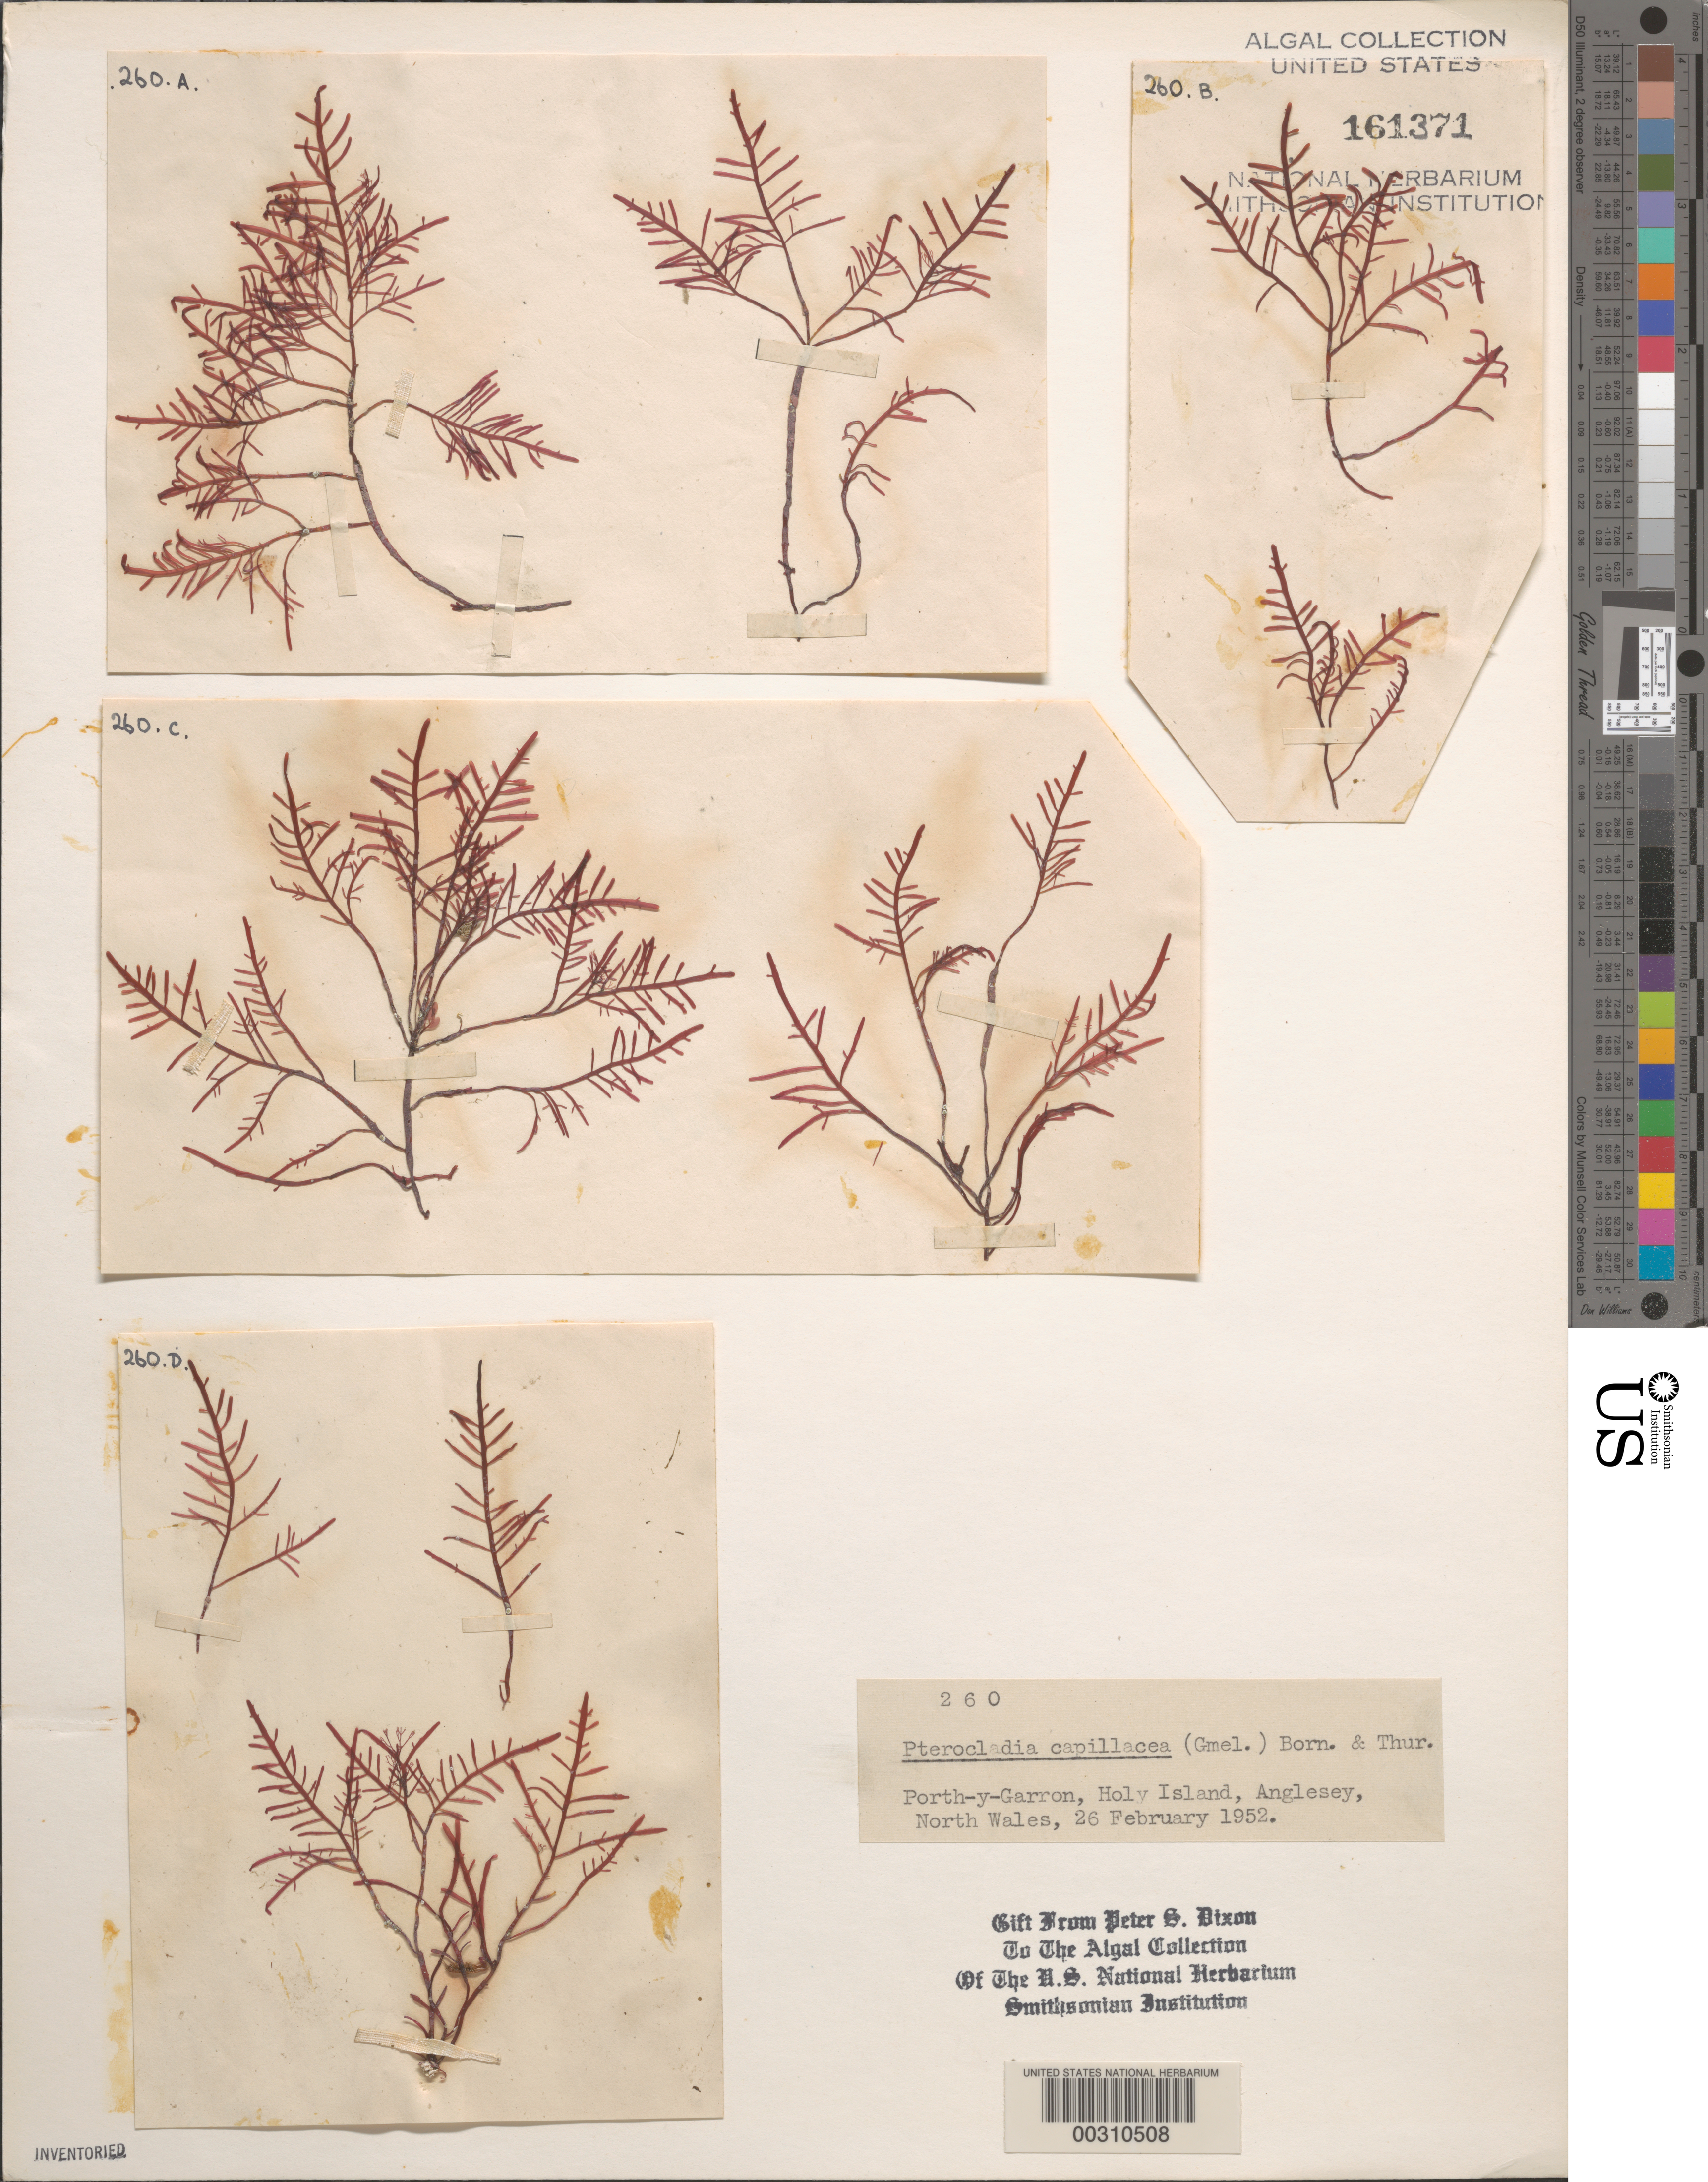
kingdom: Plantae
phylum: Rhodophyta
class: Florideophyceae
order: Gelidiales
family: Pterocladiaceae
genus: Pterocladiella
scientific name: Pterocladiella capillacea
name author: (S.G. Gmel.) Santelices & Hommers.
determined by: Algae name updating Project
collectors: P. S. Dixon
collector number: PSD 260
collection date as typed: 26 Feb 1952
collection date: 1952-02-26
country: United Kingdom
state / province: Wales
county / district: Gwynedd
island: Anglesey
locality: Porth-y-garron, Holy Island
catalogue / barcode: US 161371